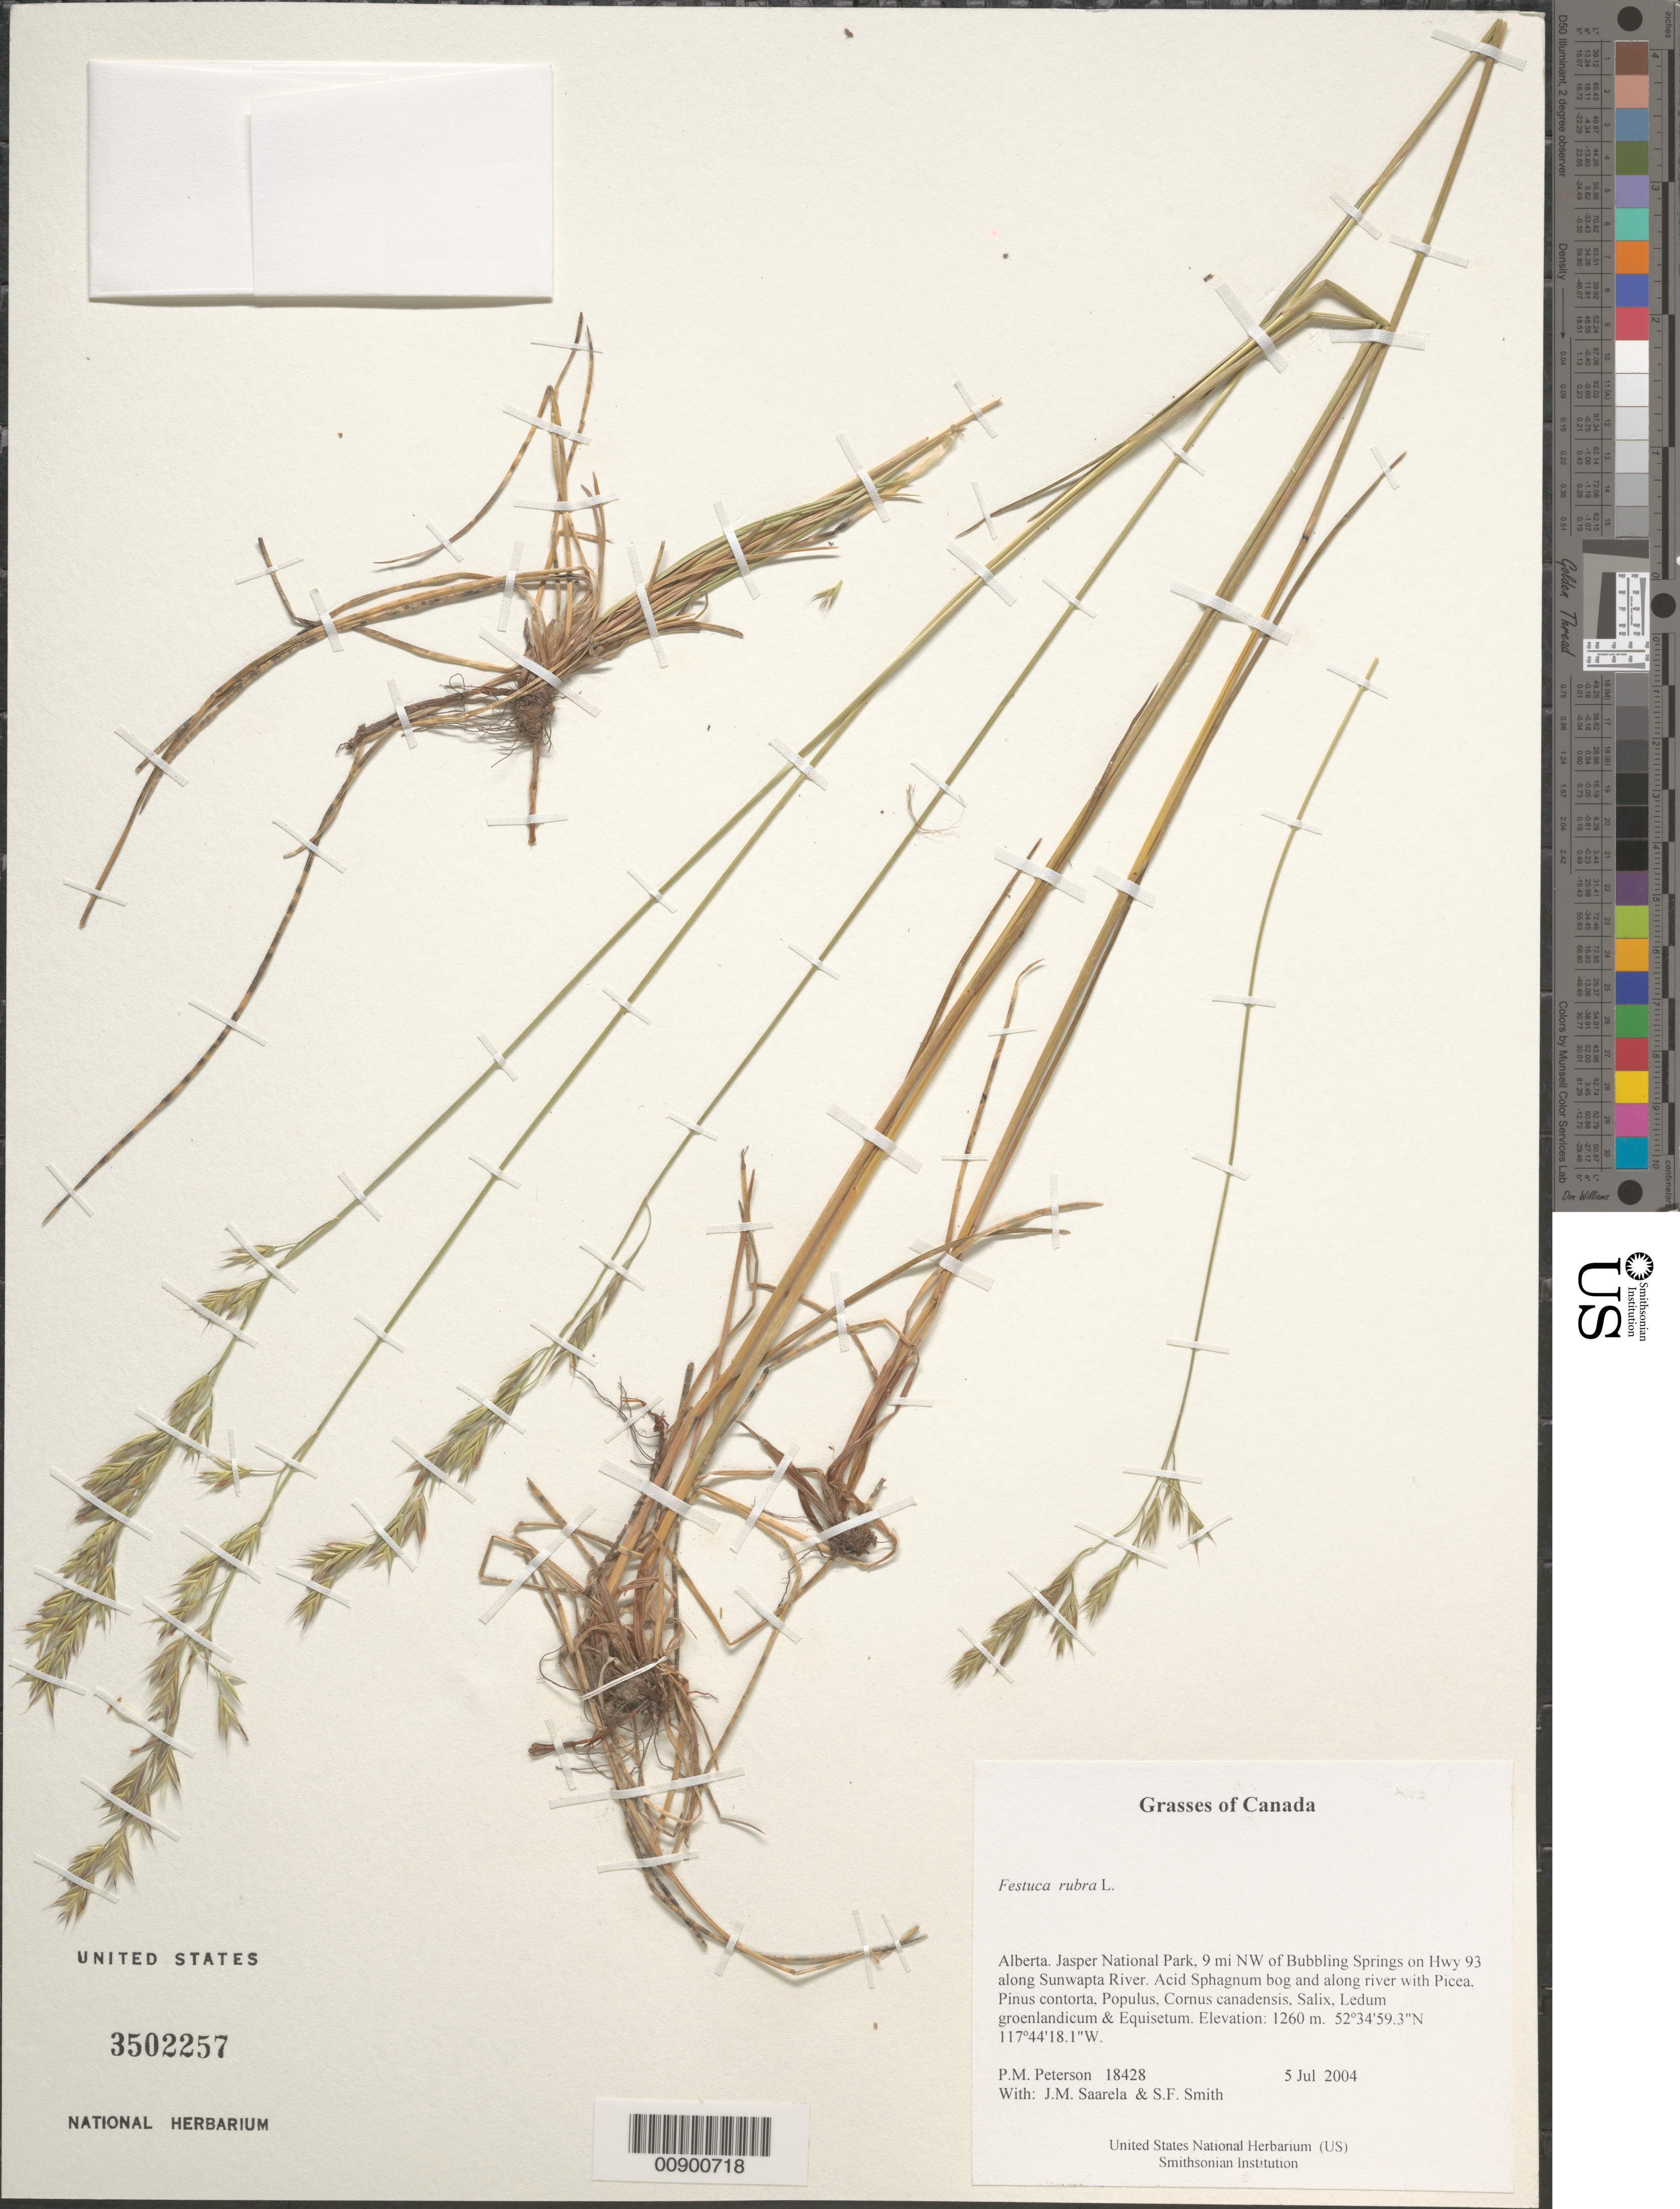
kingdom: Plantae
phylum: Tracheophyta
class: Liliopsida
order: Poales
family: Poaceae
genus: Festuca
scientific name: Festuca rubra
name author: L.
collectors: P. M. Peterson, J. Saarela & S.F. Smith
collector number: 18428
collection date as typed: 05 Jul 2004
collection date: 2004-07-05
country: Canada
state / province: Alberta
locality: Jasper National Park, 9 mi NW of Bubbling Springs on Hwy 93 along Sunwapta River. Acid Sphagnum bog and along river with Picea, Pinus contorta, Populus, Cornus canadensis, Salix, Ledum groenlandicum & Equisetum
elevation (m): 1260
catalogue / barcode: US 3502257